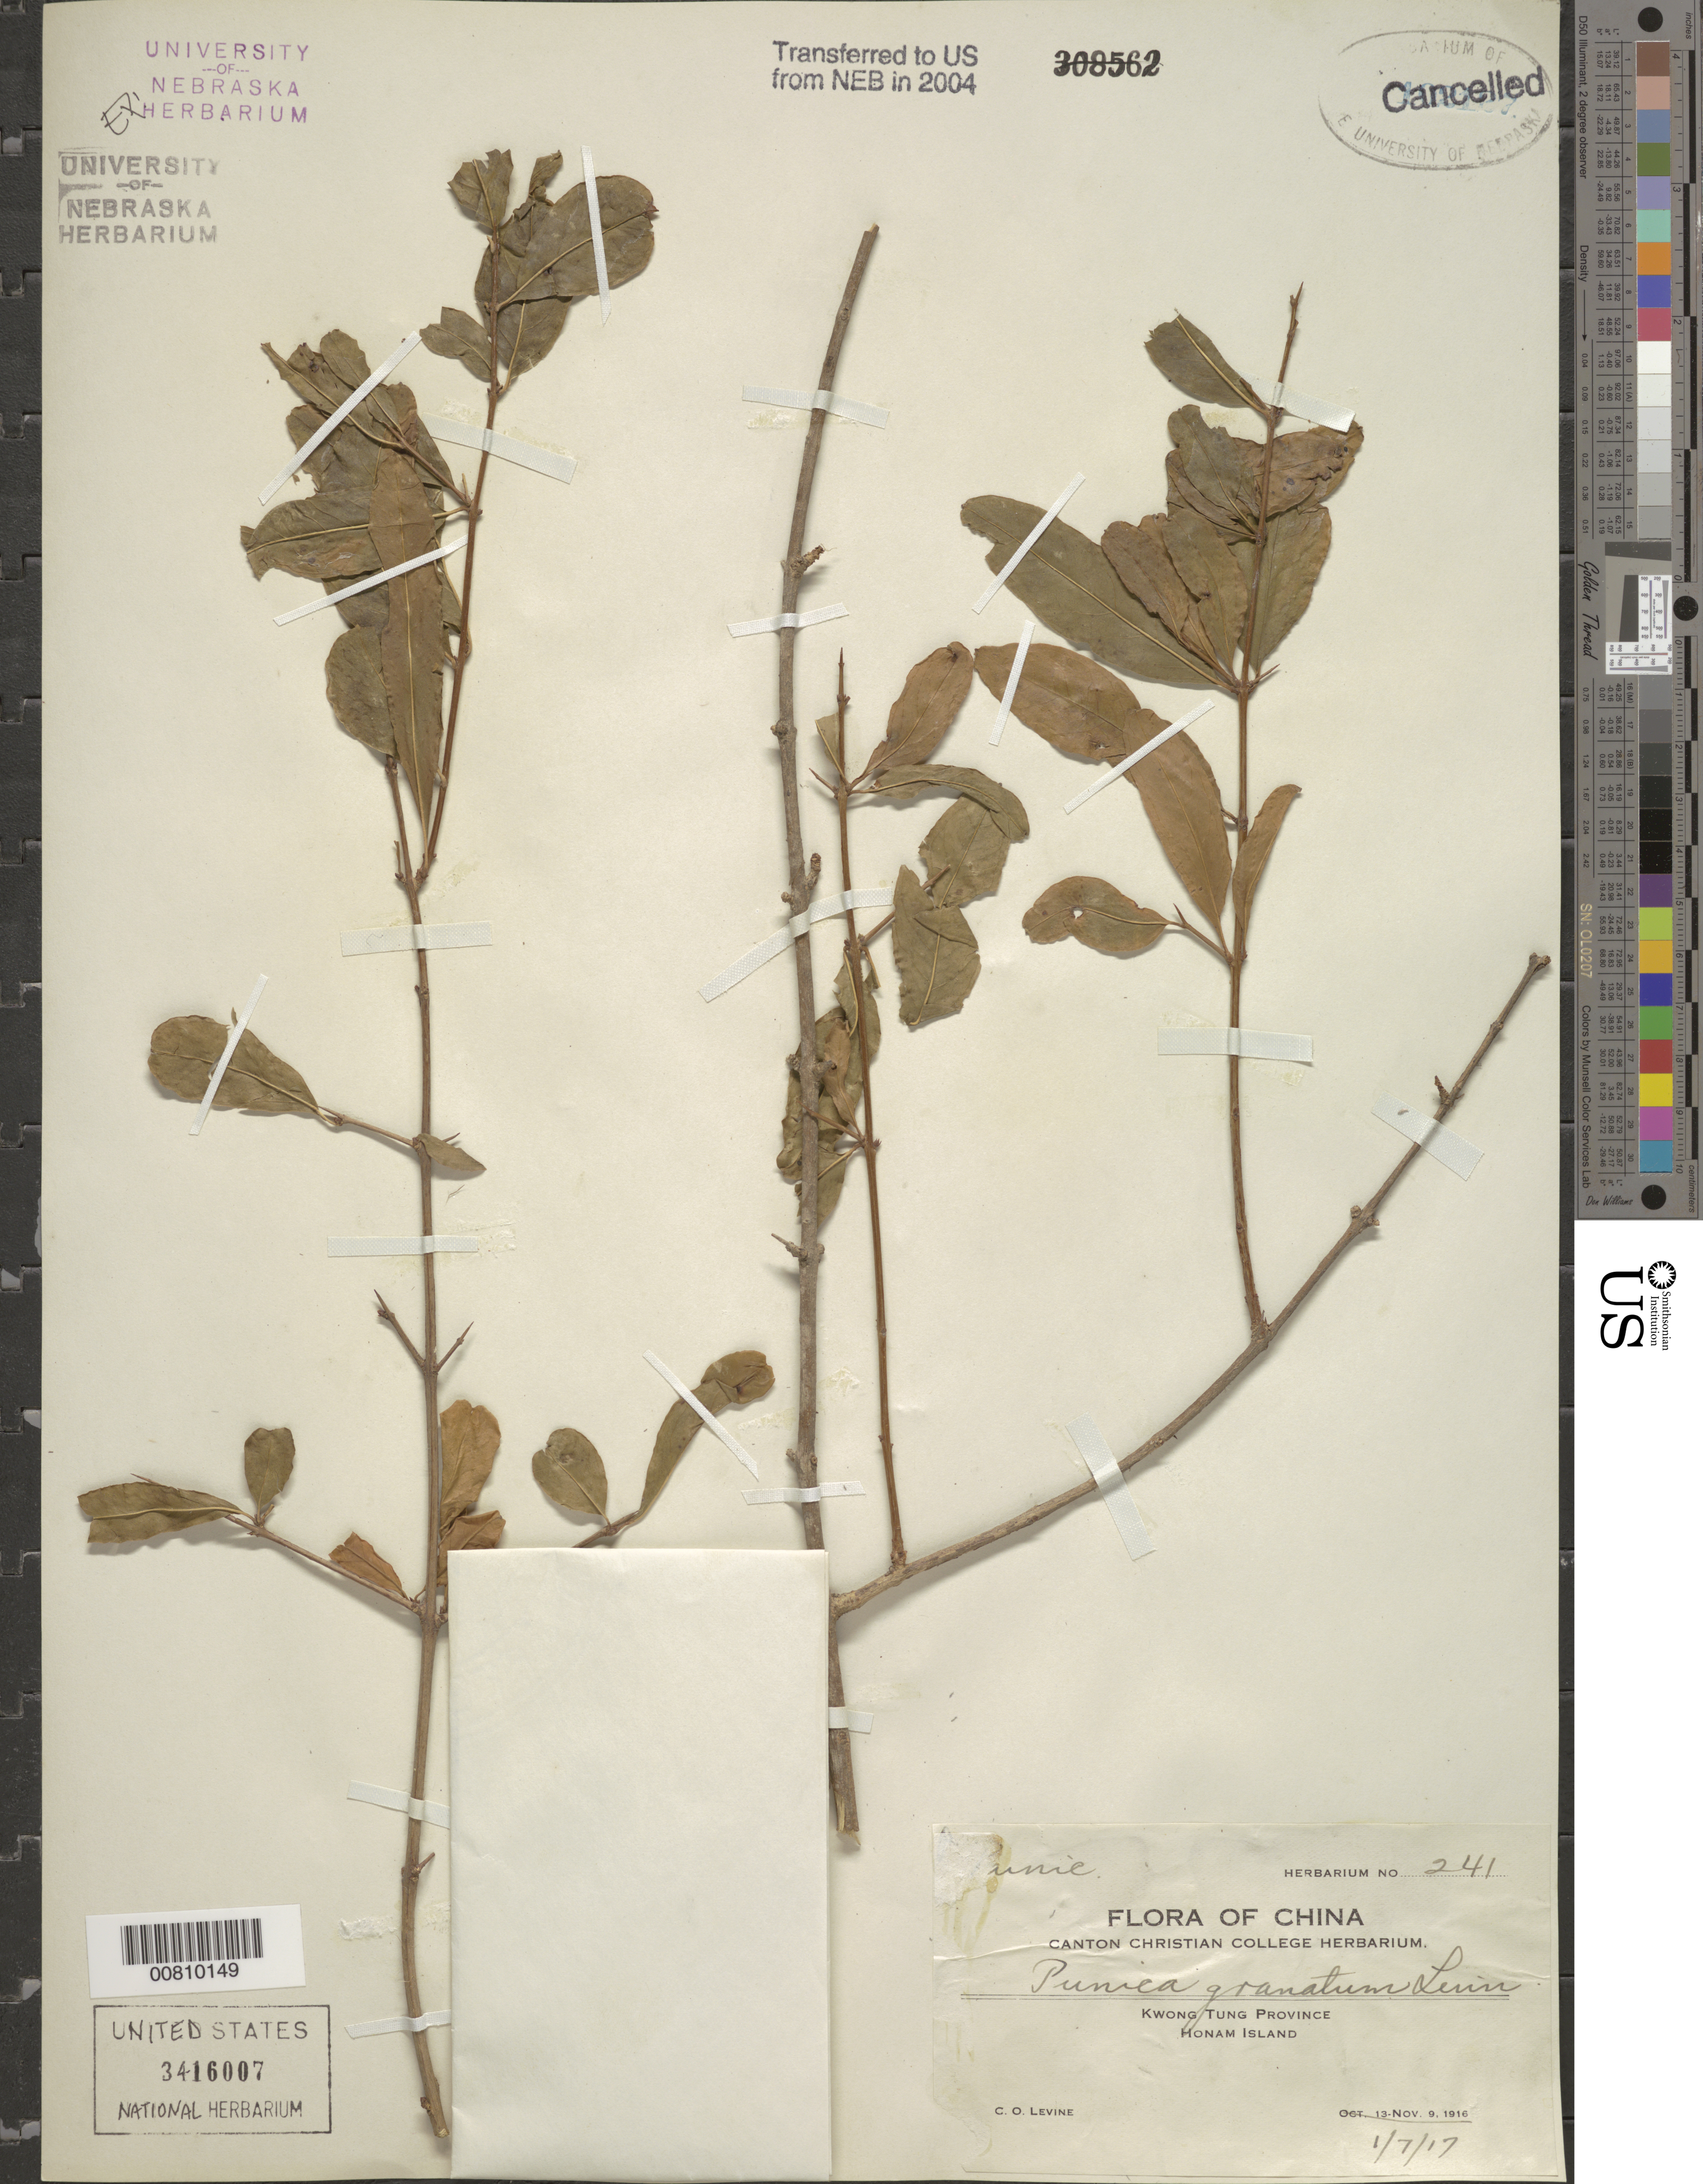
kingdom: Plantae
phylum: Tracheophyta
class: Magnoliopsida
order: Myrtales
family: Lythraceae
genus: Capuronia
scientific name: Capuronia madagascariensis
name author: Lourteig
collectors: C. O. Levine et al.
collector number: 241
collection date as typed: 07 Jan 1917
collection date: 1917-01-07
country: China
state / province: Guangdong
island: Honam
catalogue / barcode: US 3416007